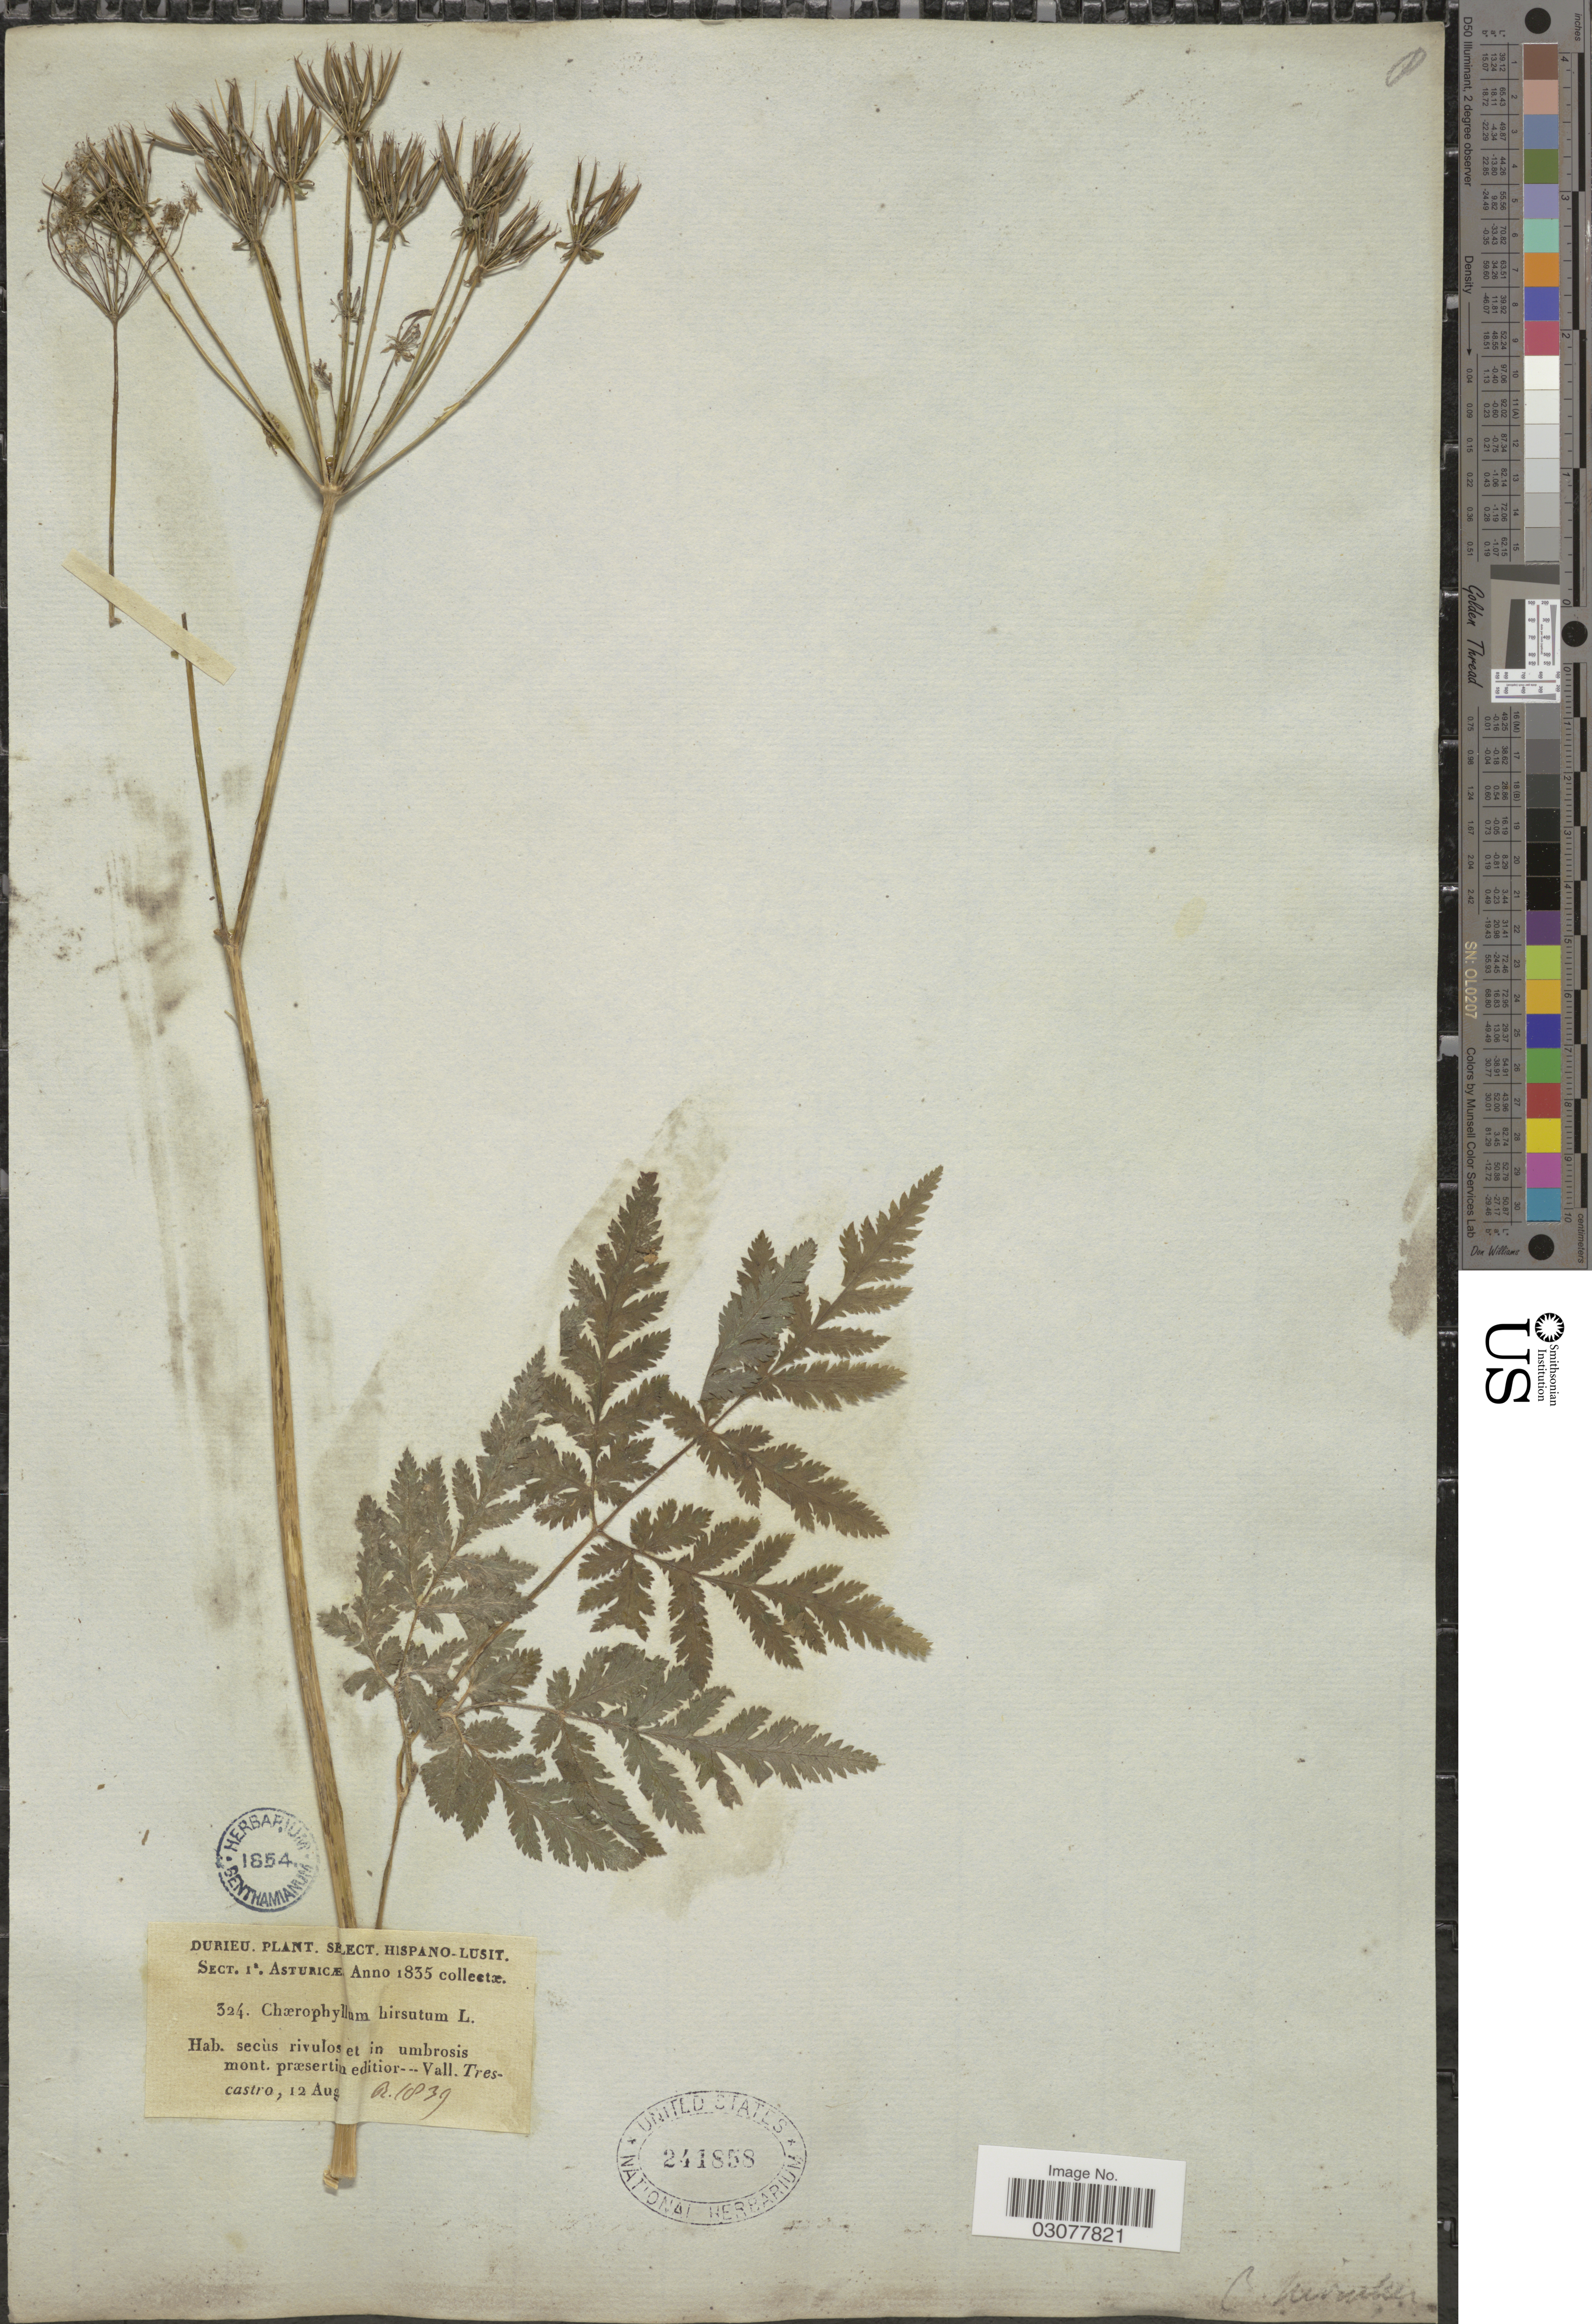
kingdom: Plantae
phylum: Tracheophyta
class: Magnoliopsida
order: Apiales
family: Apiaceae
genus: Chaerophyllum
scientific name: Chaerophyllum hirsutum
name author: L.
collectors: Durieu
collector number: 324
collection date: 1839-08-12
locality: Select. Hispano-Lusit. secus rivulos et in umbrosis mont. præsertin editior-- Valle. Trescastro.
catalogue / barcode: US 241858